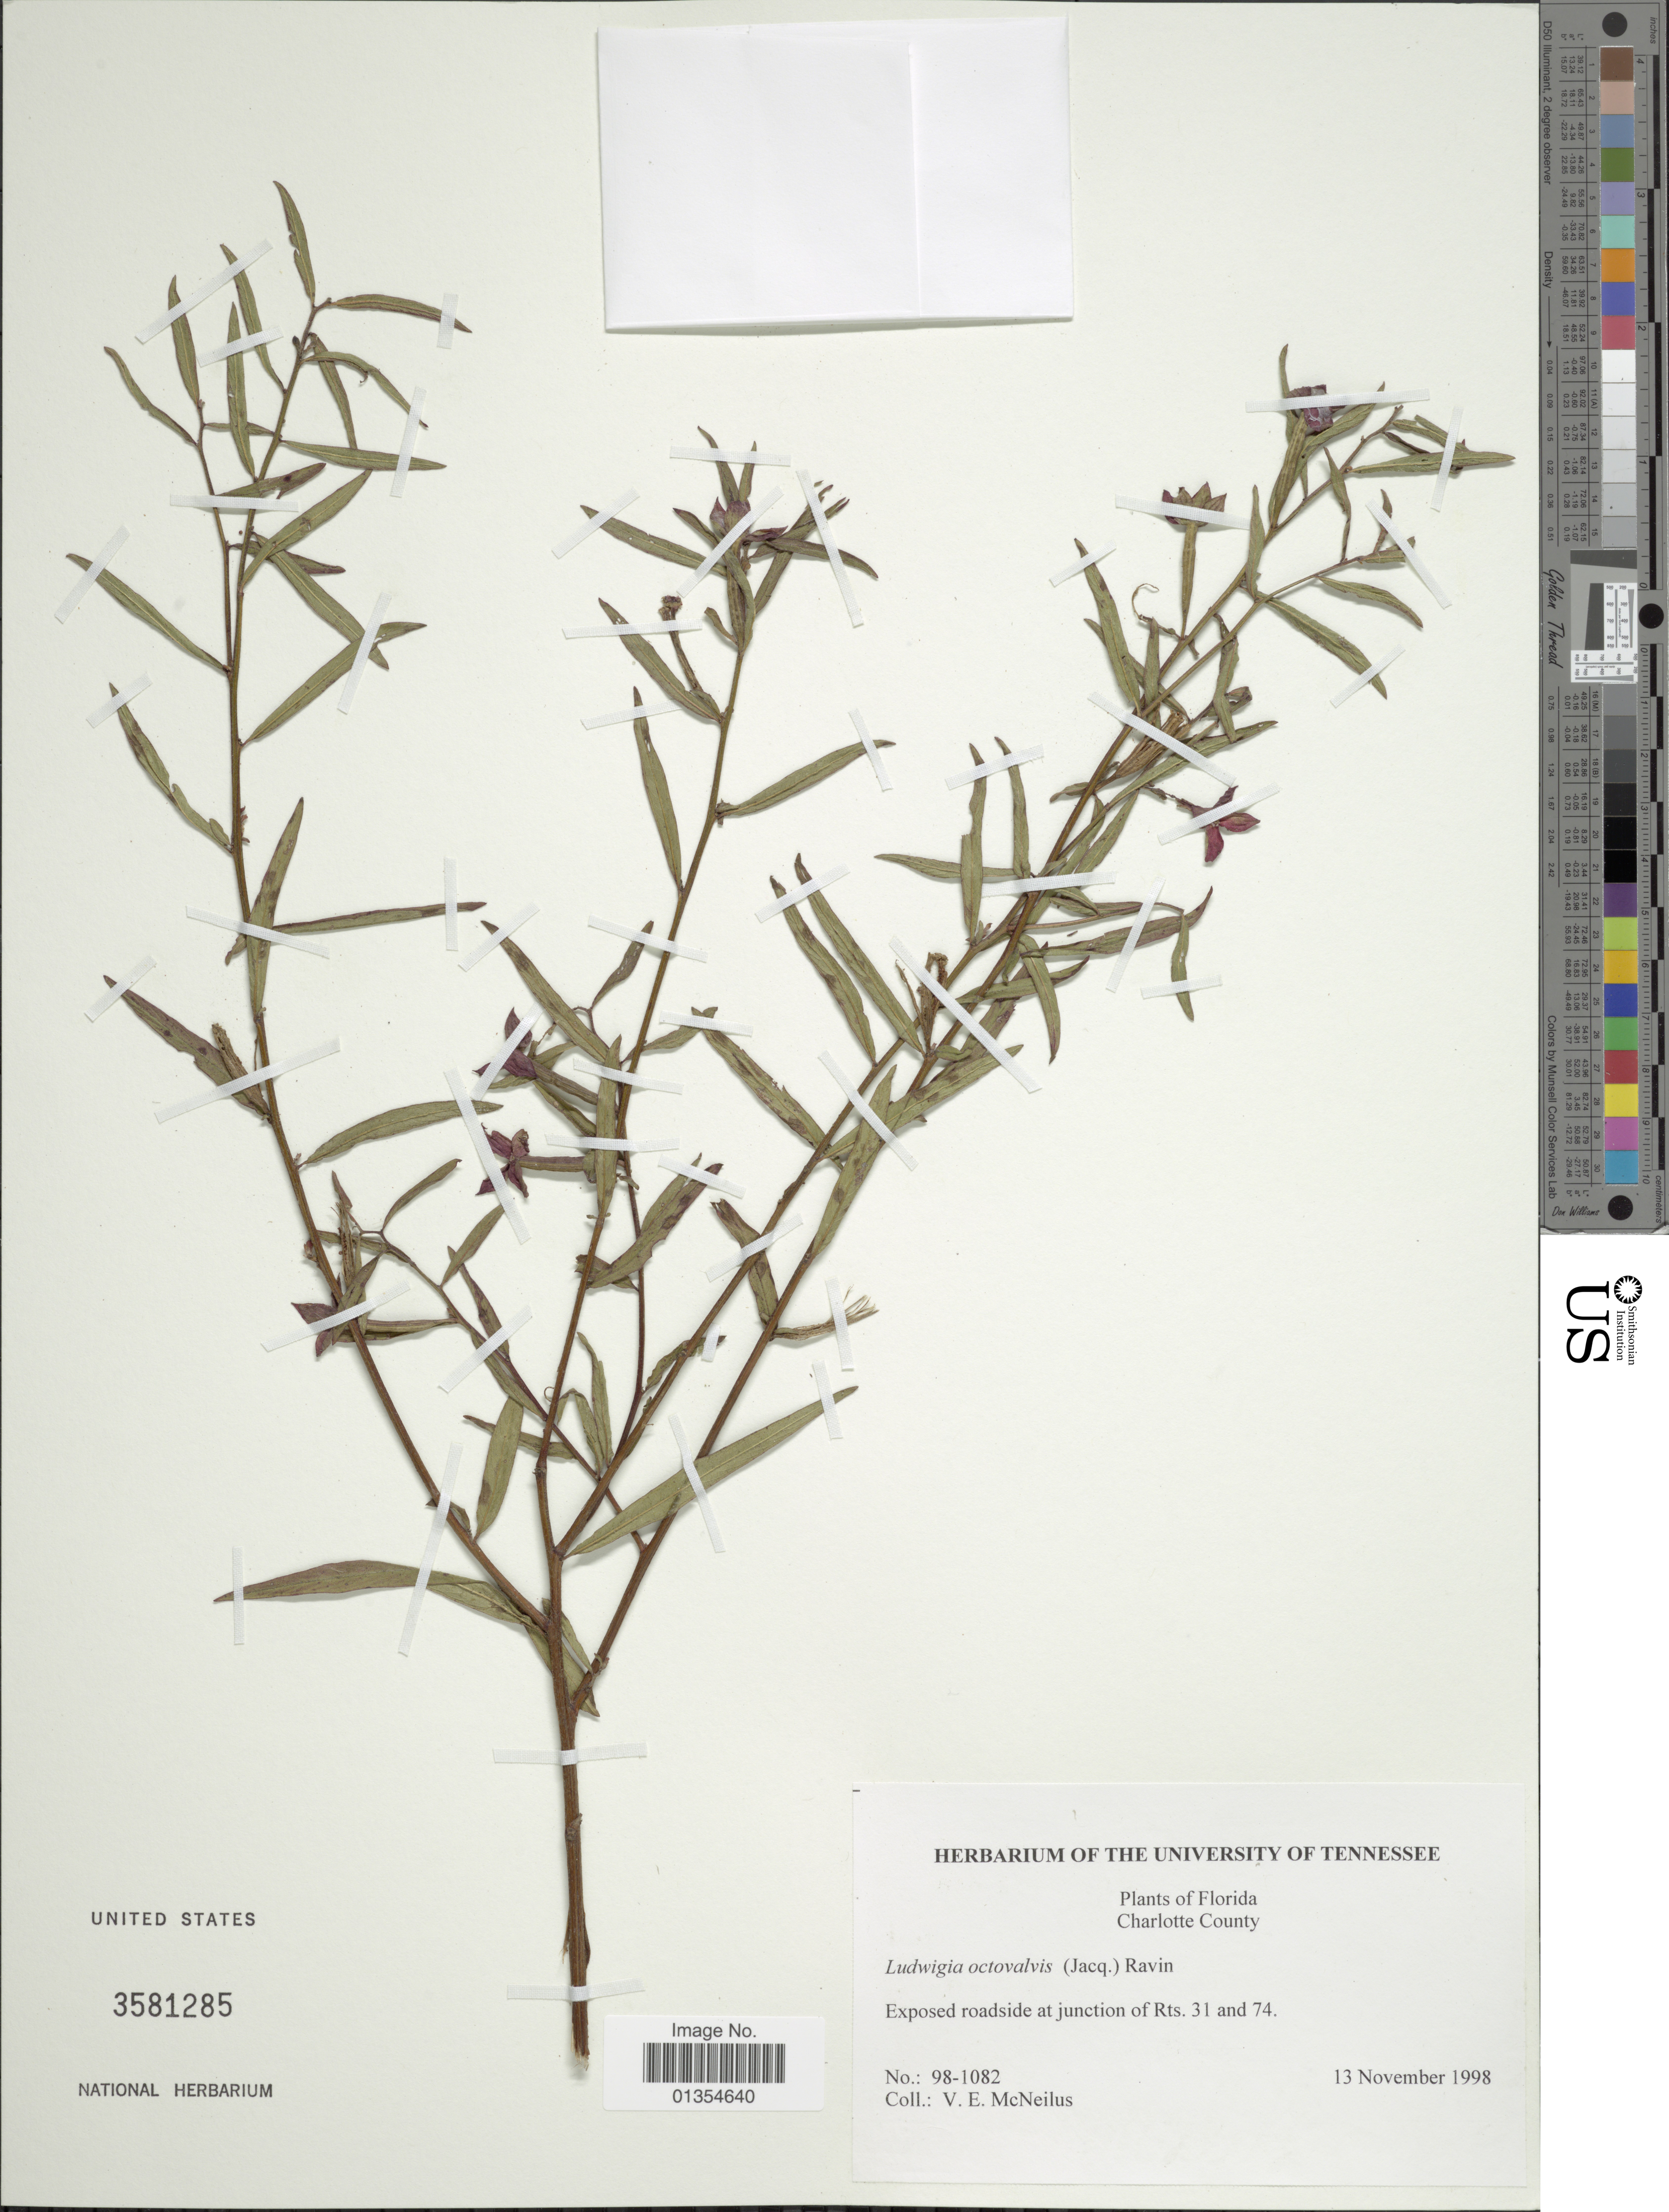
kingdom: Plantae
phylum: Tracheophyta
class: Magnoliopsida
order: Myrtales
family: Onagraceae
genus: Ludwigia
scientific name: Ludwigia octovalvis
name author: (Jacq.) P.H. Raven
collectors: V. Mcneilus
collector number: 98-1082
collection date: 1998-11-13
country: United States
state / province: Florida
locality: Charlotte County, exposed roadside at junction of Rts. 31 and 74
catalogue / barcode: US 3581285